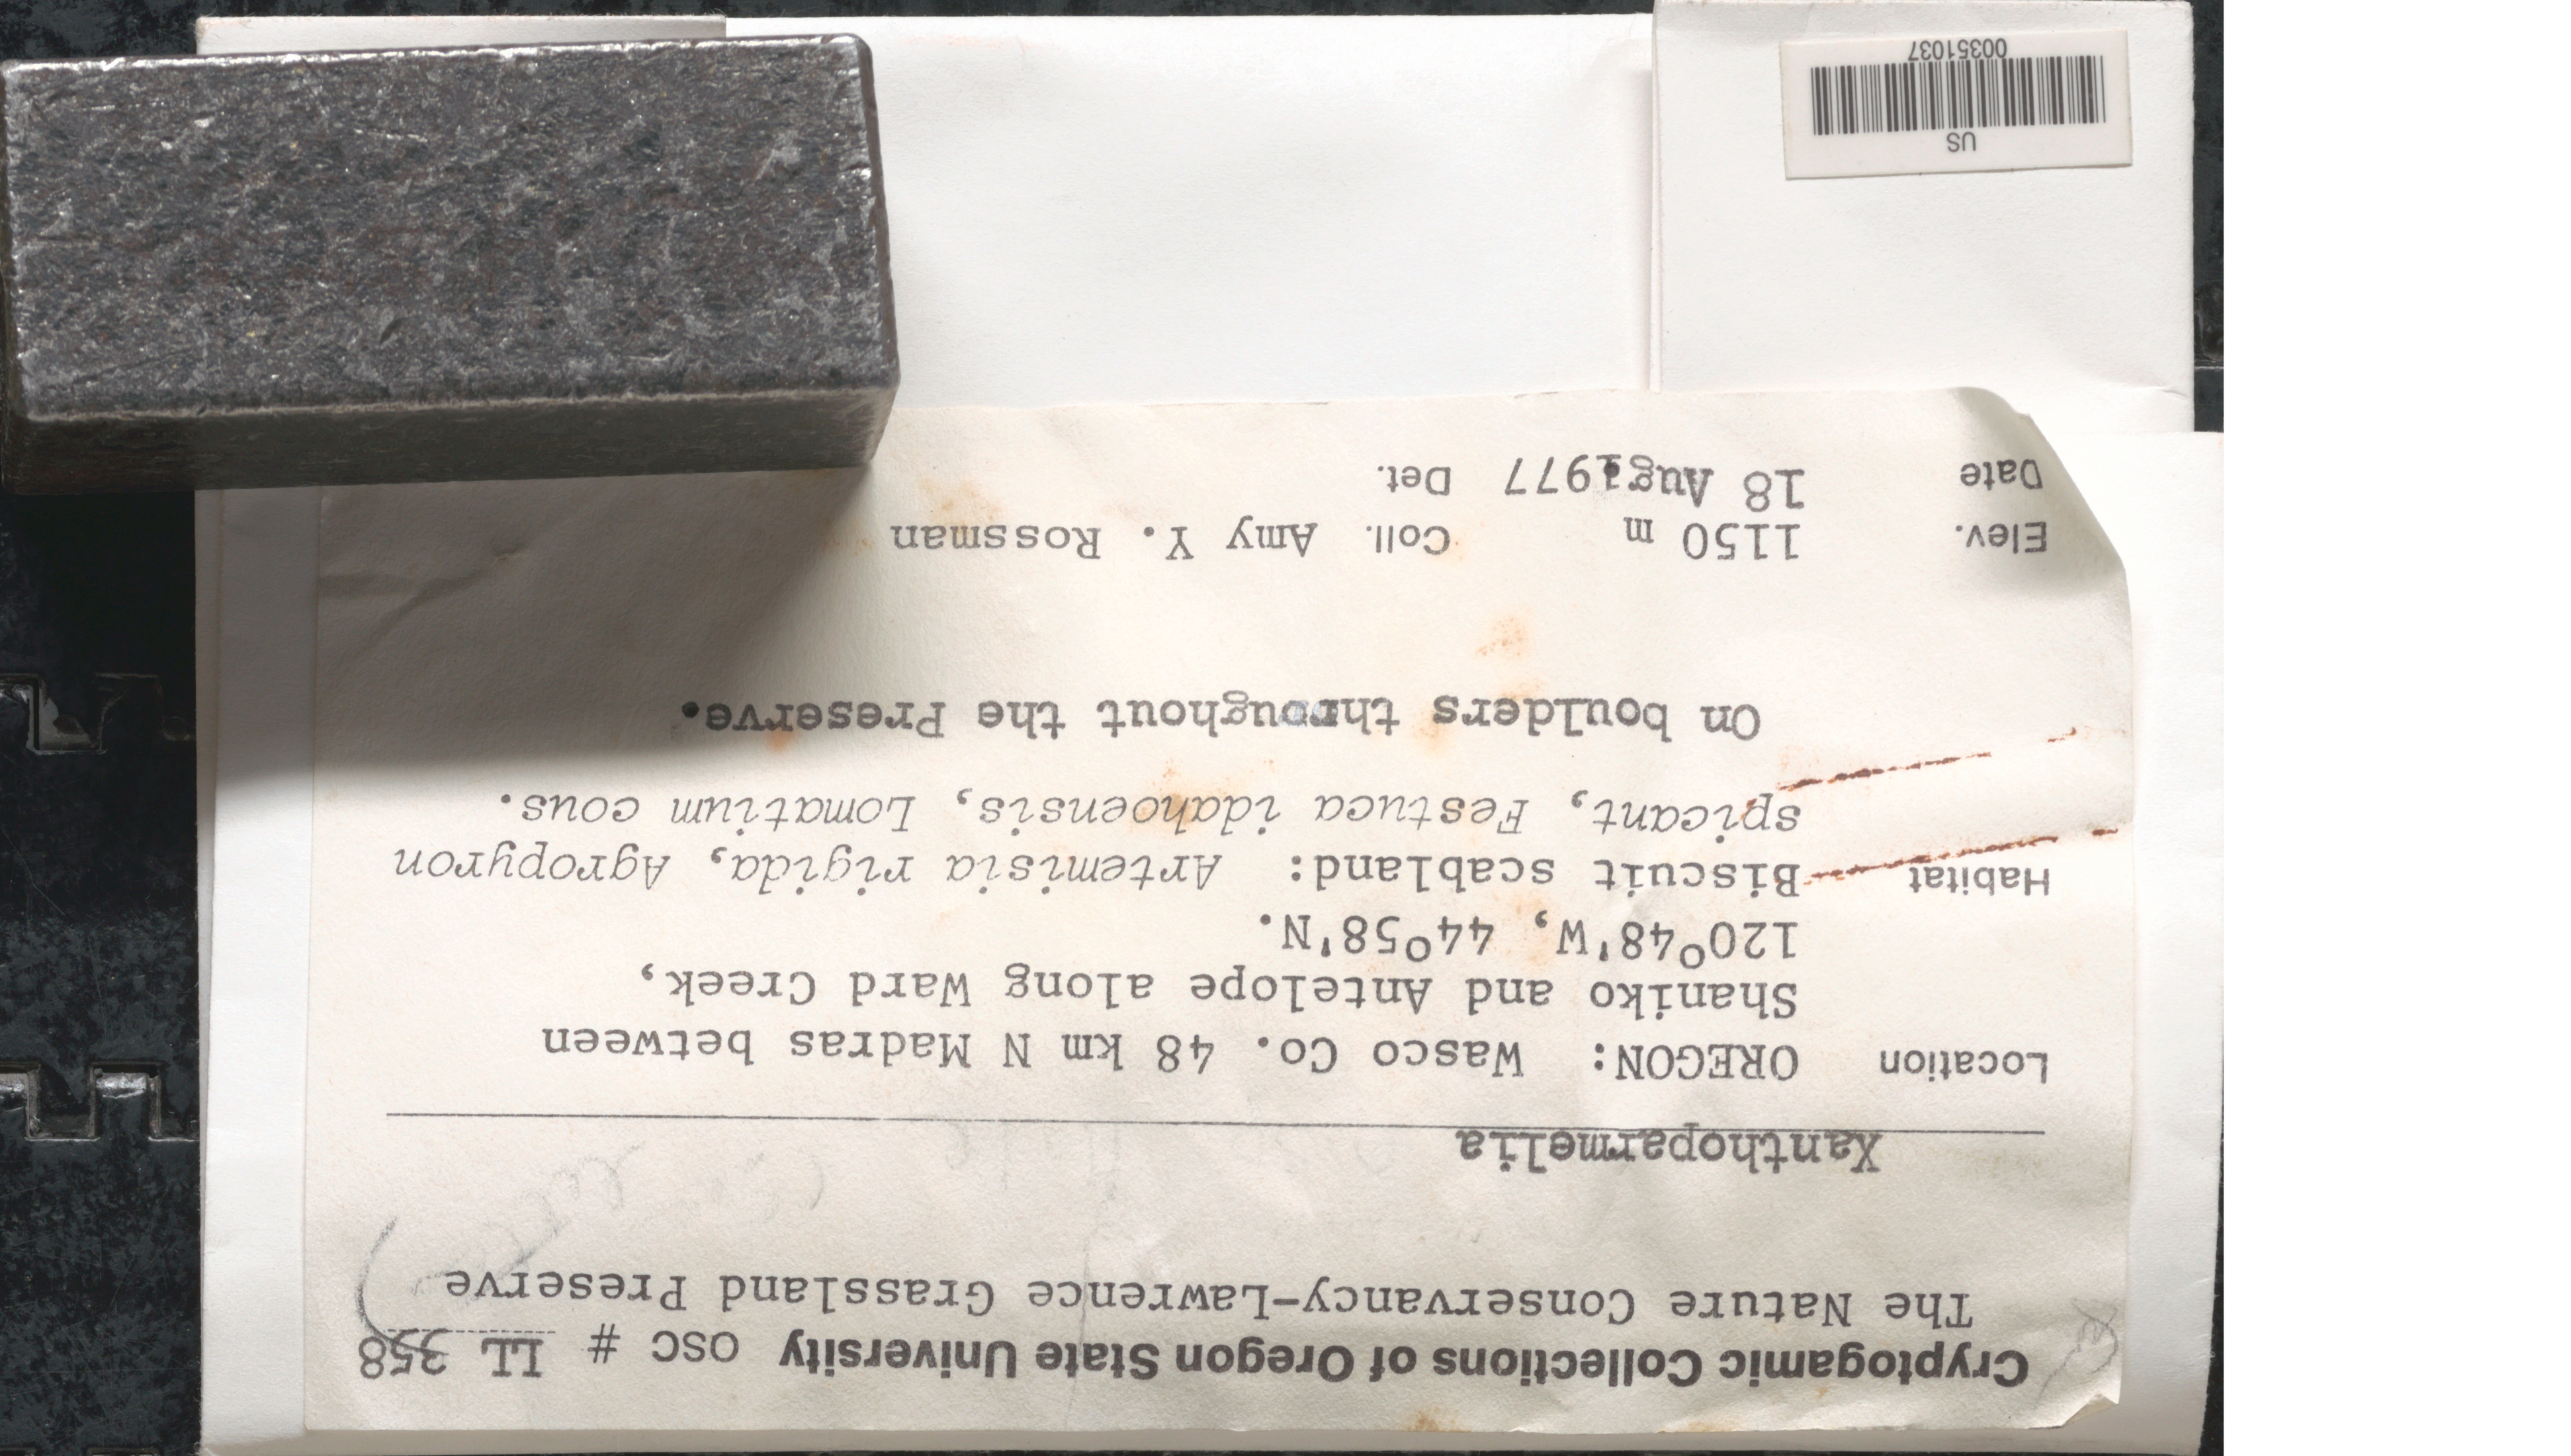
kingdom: Fungi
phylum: Ascomycota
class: Lecanoromycetes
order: Lecanorales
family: Parmeliaceae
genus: Xanthoparmelia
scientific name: Xanthoparmelia sp.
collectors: A. Rossman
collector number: Osc# Ll358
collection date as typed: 18 Aug 1977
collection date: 1977-08-18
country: United States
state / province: Oregon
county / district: Wasco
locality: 48 km n madras between shaniko and antelope along ward creek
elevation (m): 1150